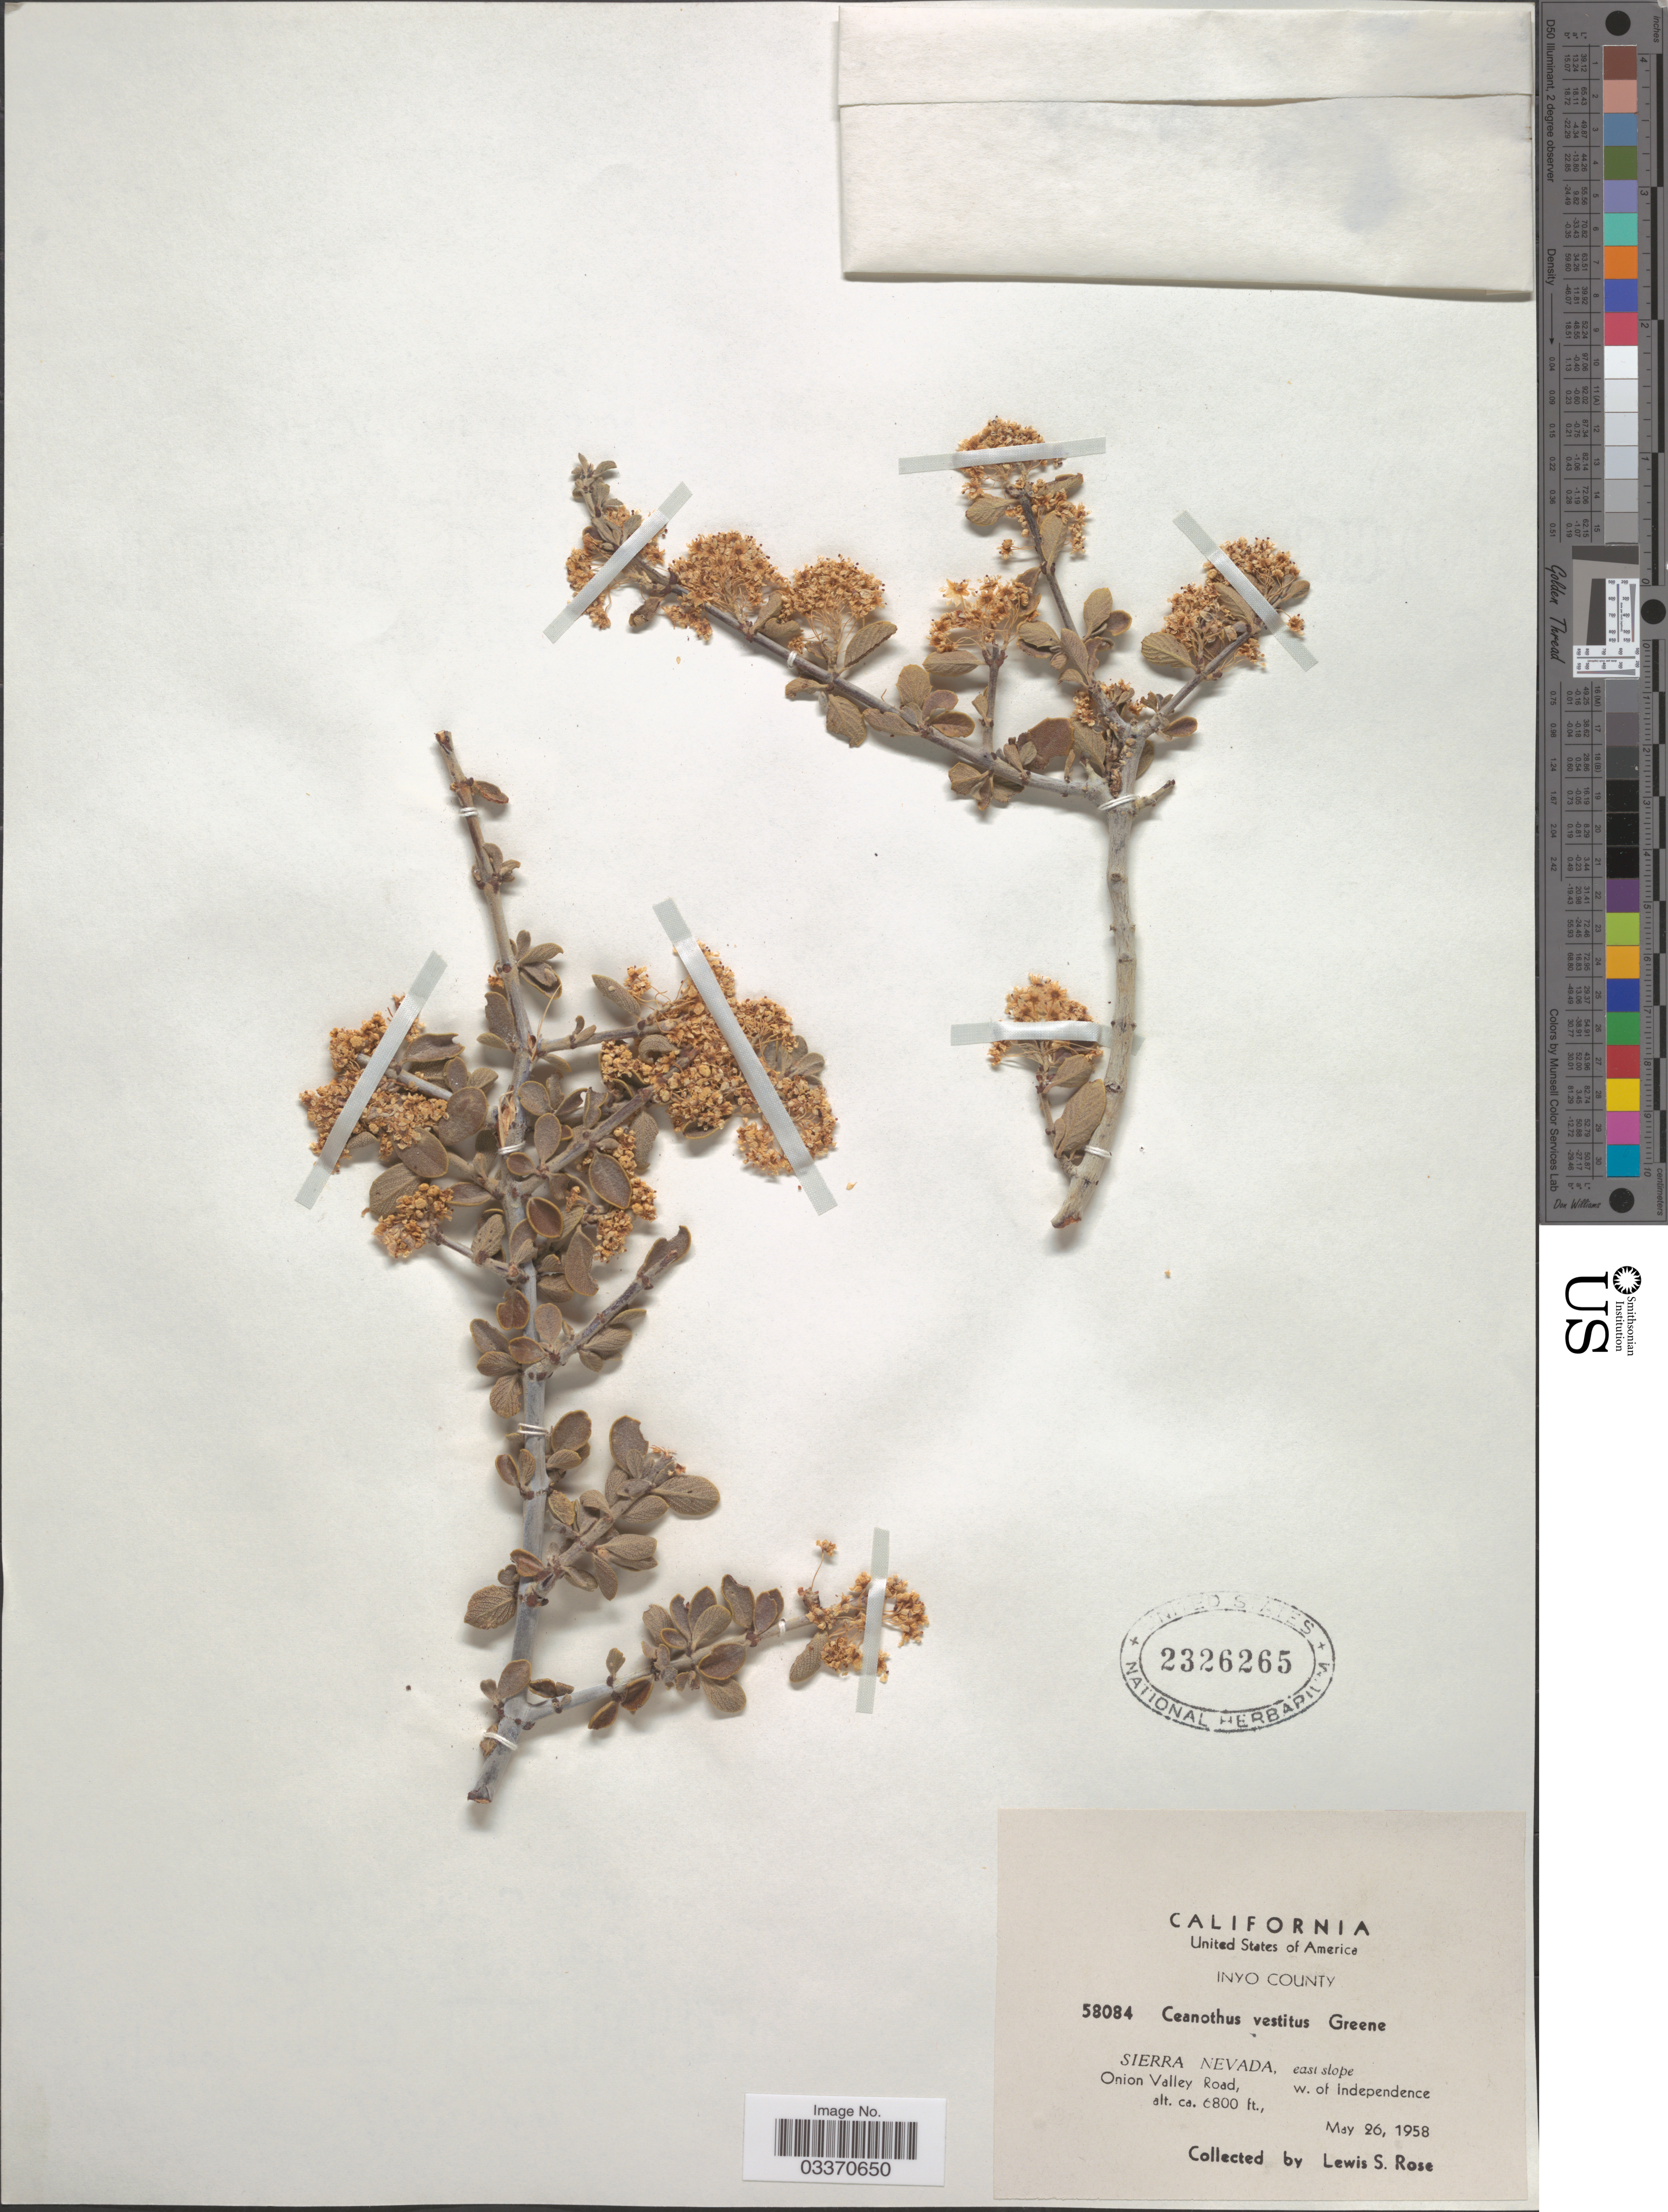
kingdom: Plantae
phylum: Tracheophyta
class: Magnoliopsida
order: Rosales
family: Rhamnaceae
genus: Ceanothus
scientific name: Ceanothus vestitus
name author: Greene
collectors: L. S. Rose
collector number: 58084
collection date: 1958-05-26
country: United States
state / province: California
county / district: Inyo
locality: Inyo County. Sierra Nevada, east slope Onion Valley Road, w. of Independence.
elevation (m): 2073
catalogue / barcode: US 2326265